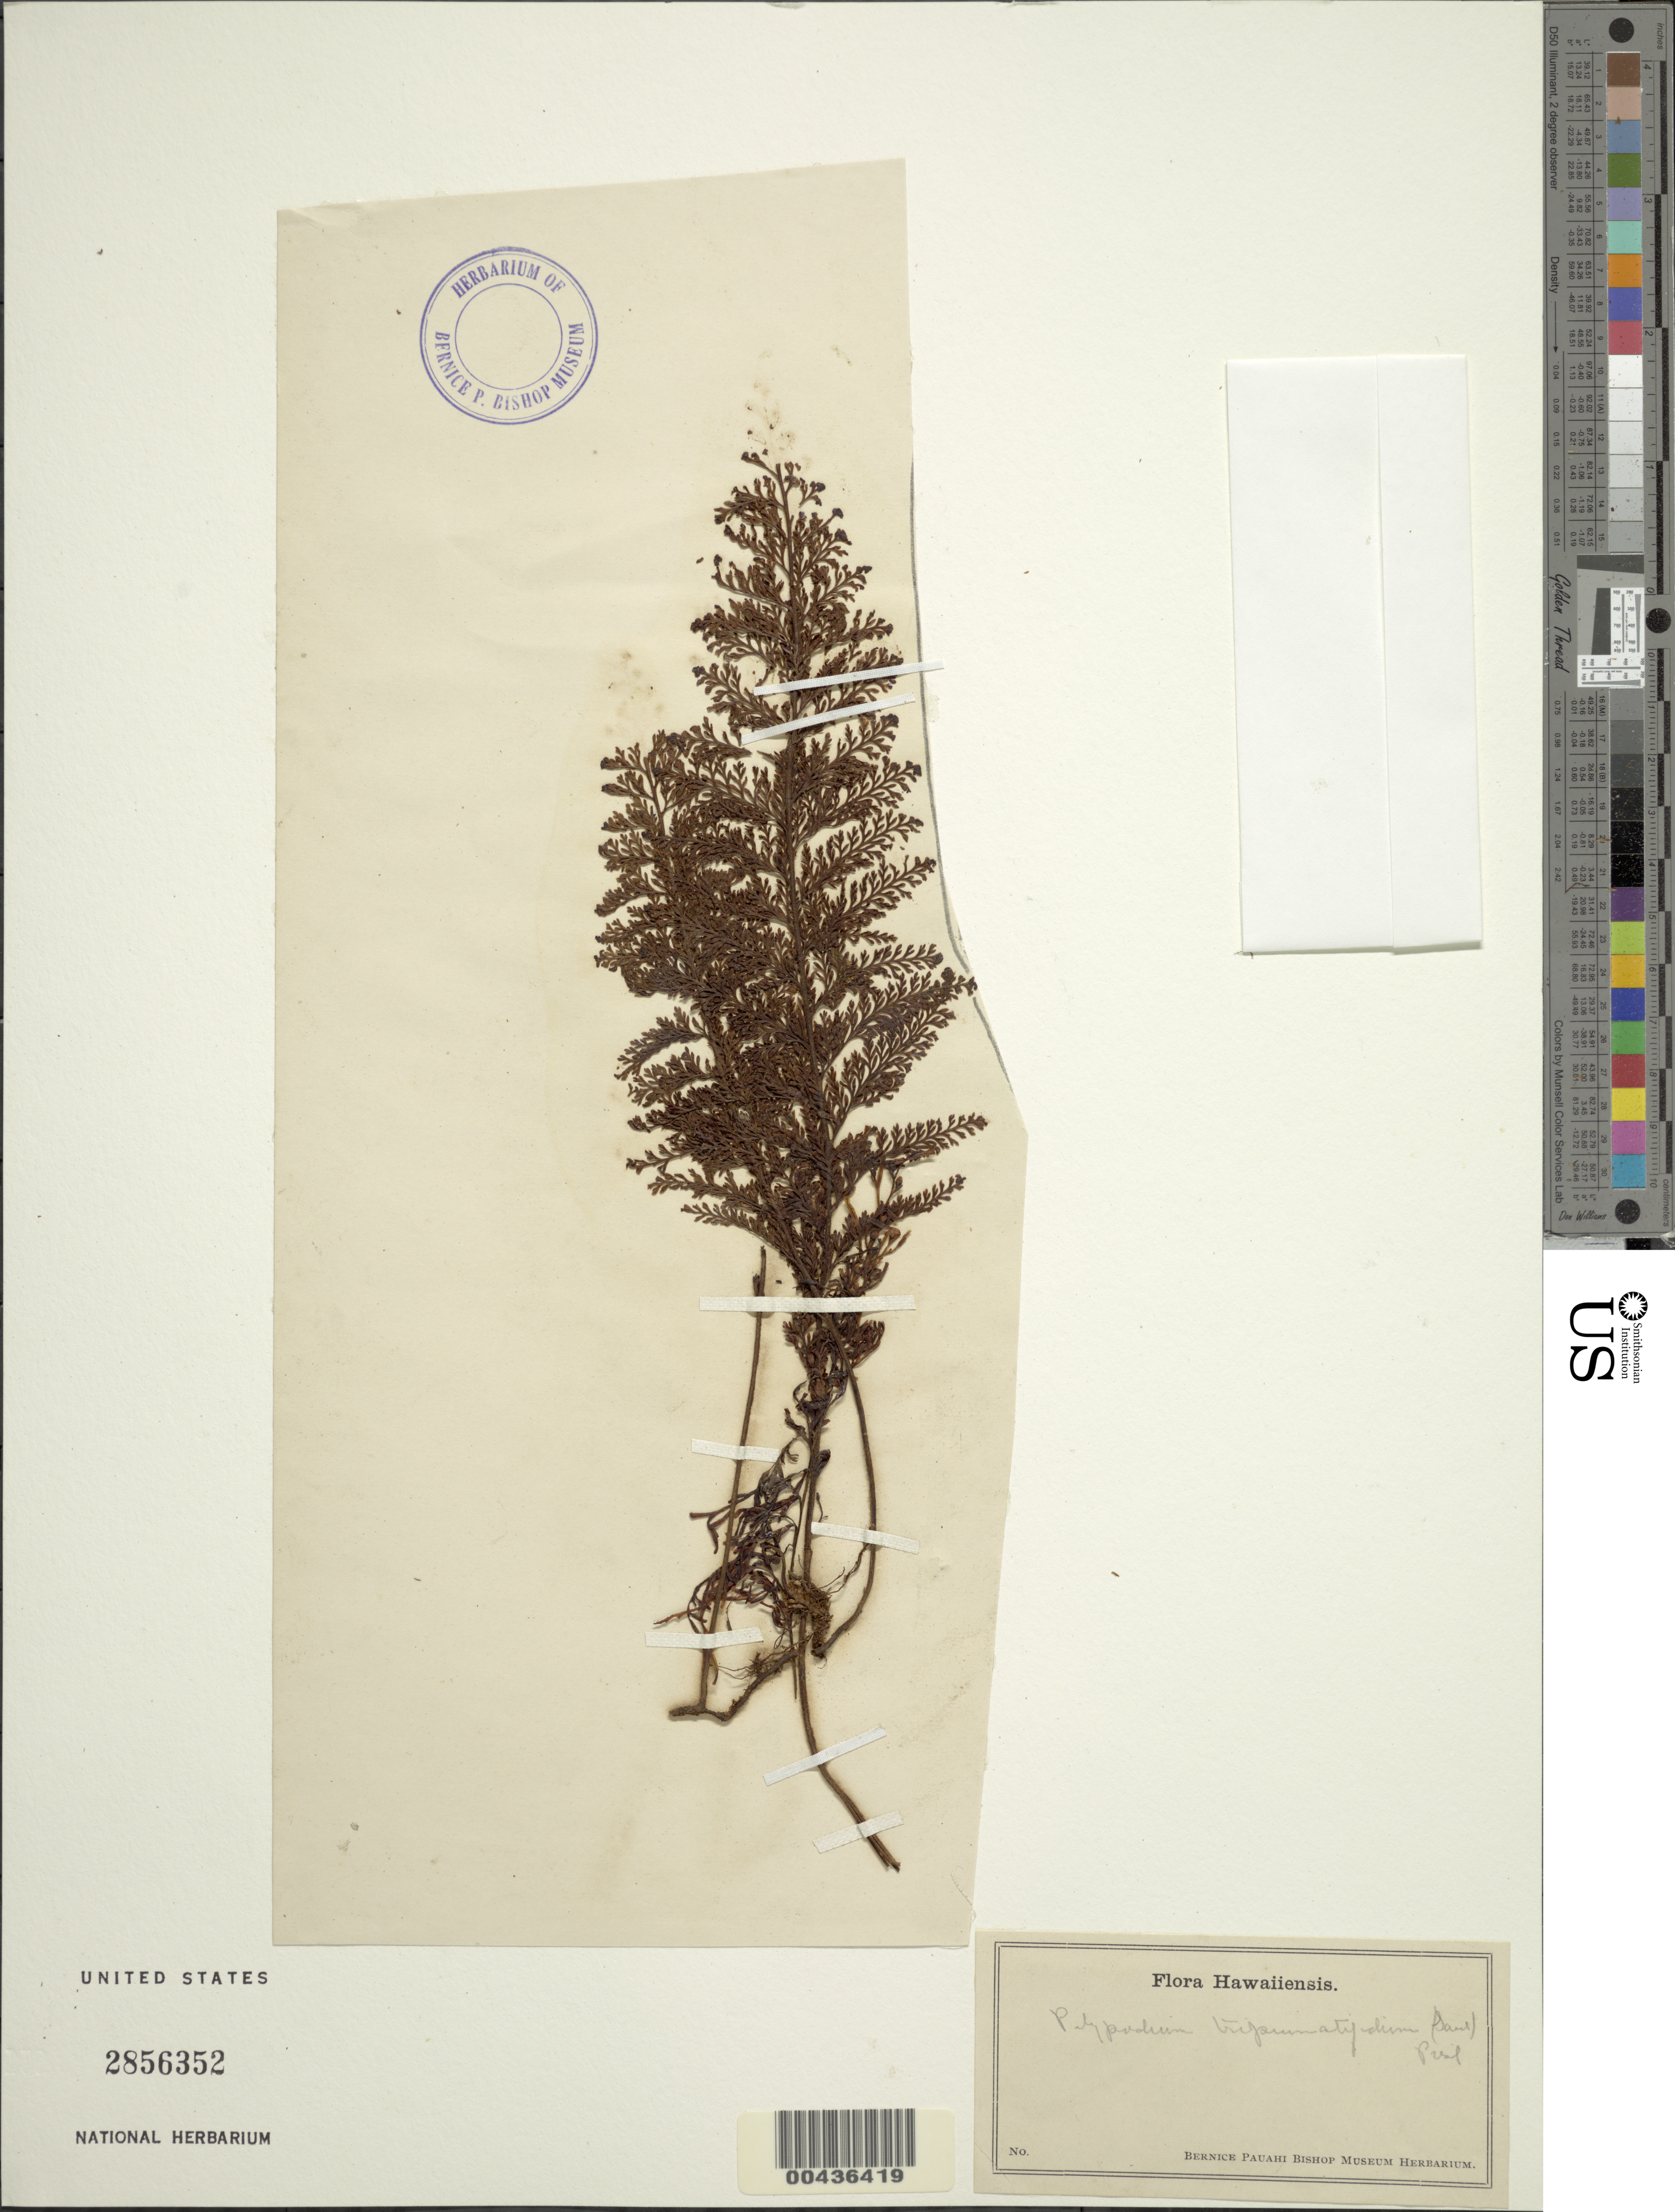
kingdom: Plantae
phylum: Tracheophyta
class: Polypodiopsida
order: Polypodiales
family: Polypodiaceae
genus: Adenophorus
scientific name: Adenophorus tripinnatifidus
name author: Gaudich.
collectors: Bishop Museum Herbarium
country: United States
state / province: Hawaii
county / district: Hawaii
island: Hawaii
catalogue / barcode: US 2856352